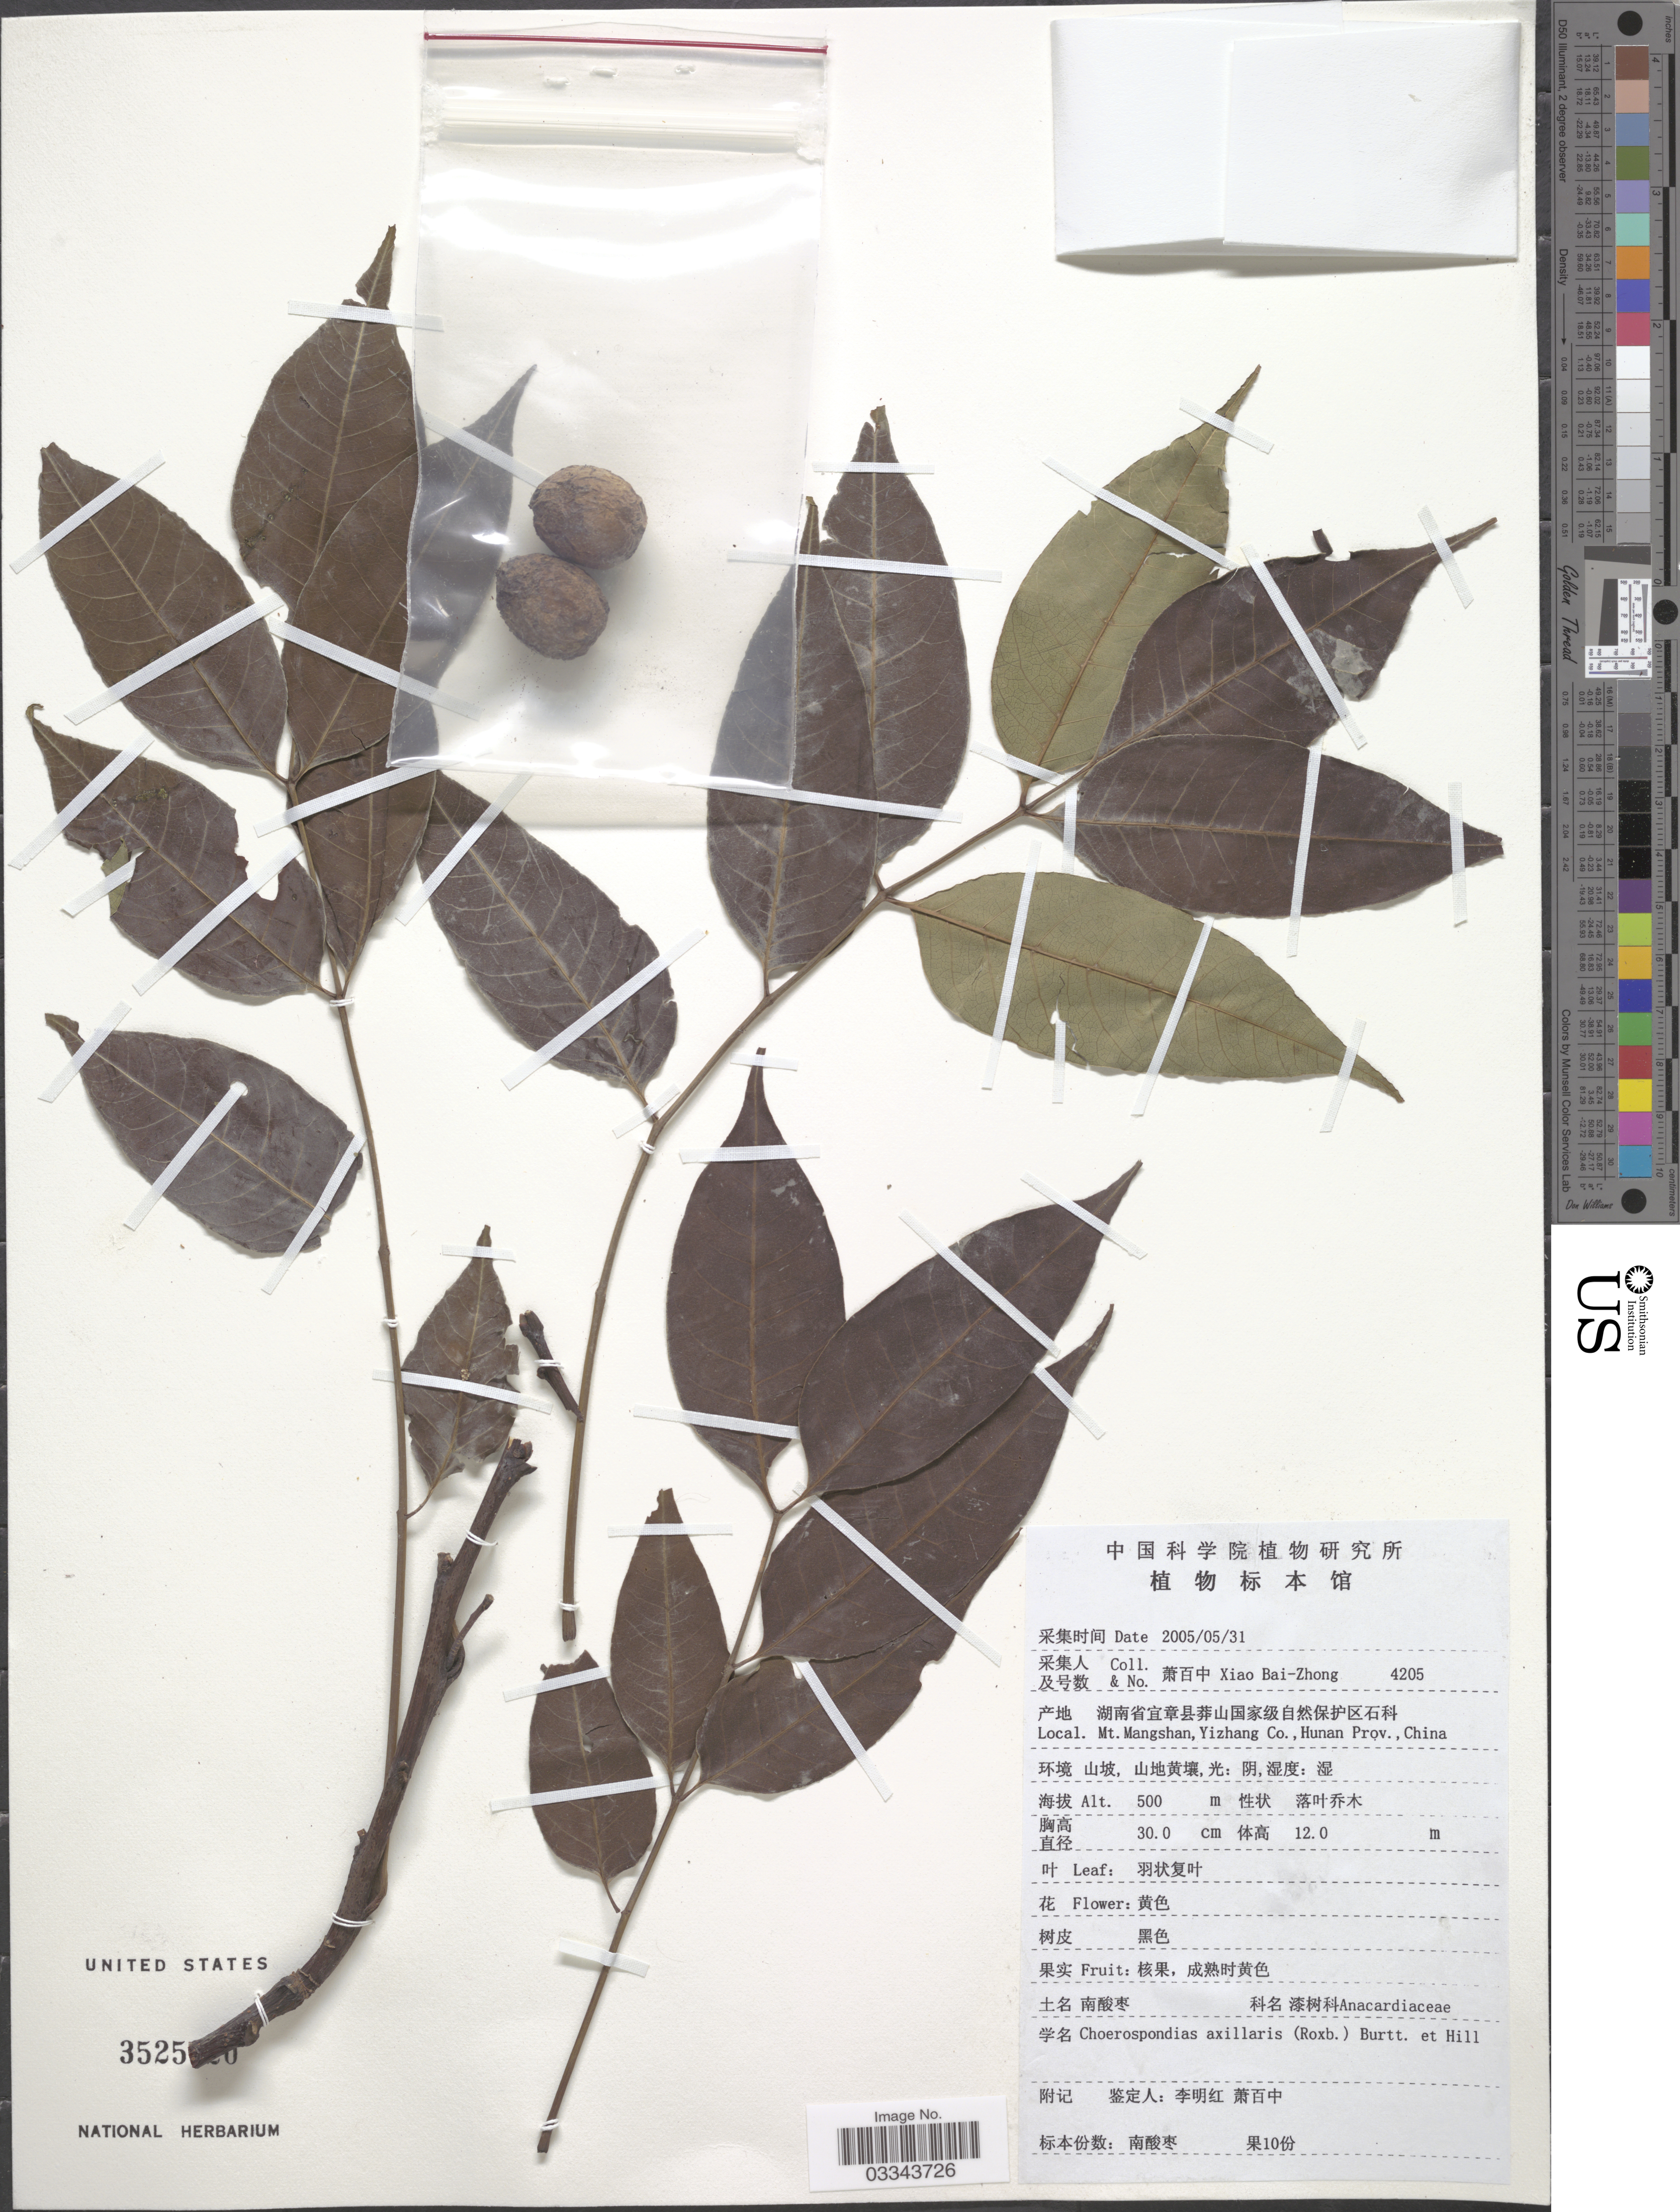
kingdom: Plantae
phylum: Tracheophyta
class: Magnoliopsida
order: Sapindales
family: Anacardiaceae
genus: Choerospondias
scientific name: Choerospondias axillaris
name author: (Roxb.) B.L. Burtt & A.W. Hill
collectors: B. Z. Xiao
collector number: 4205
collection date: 2005-05-31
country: China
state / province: Hunan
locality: Mt. Mangshan, Yizhang Co.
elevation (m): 500